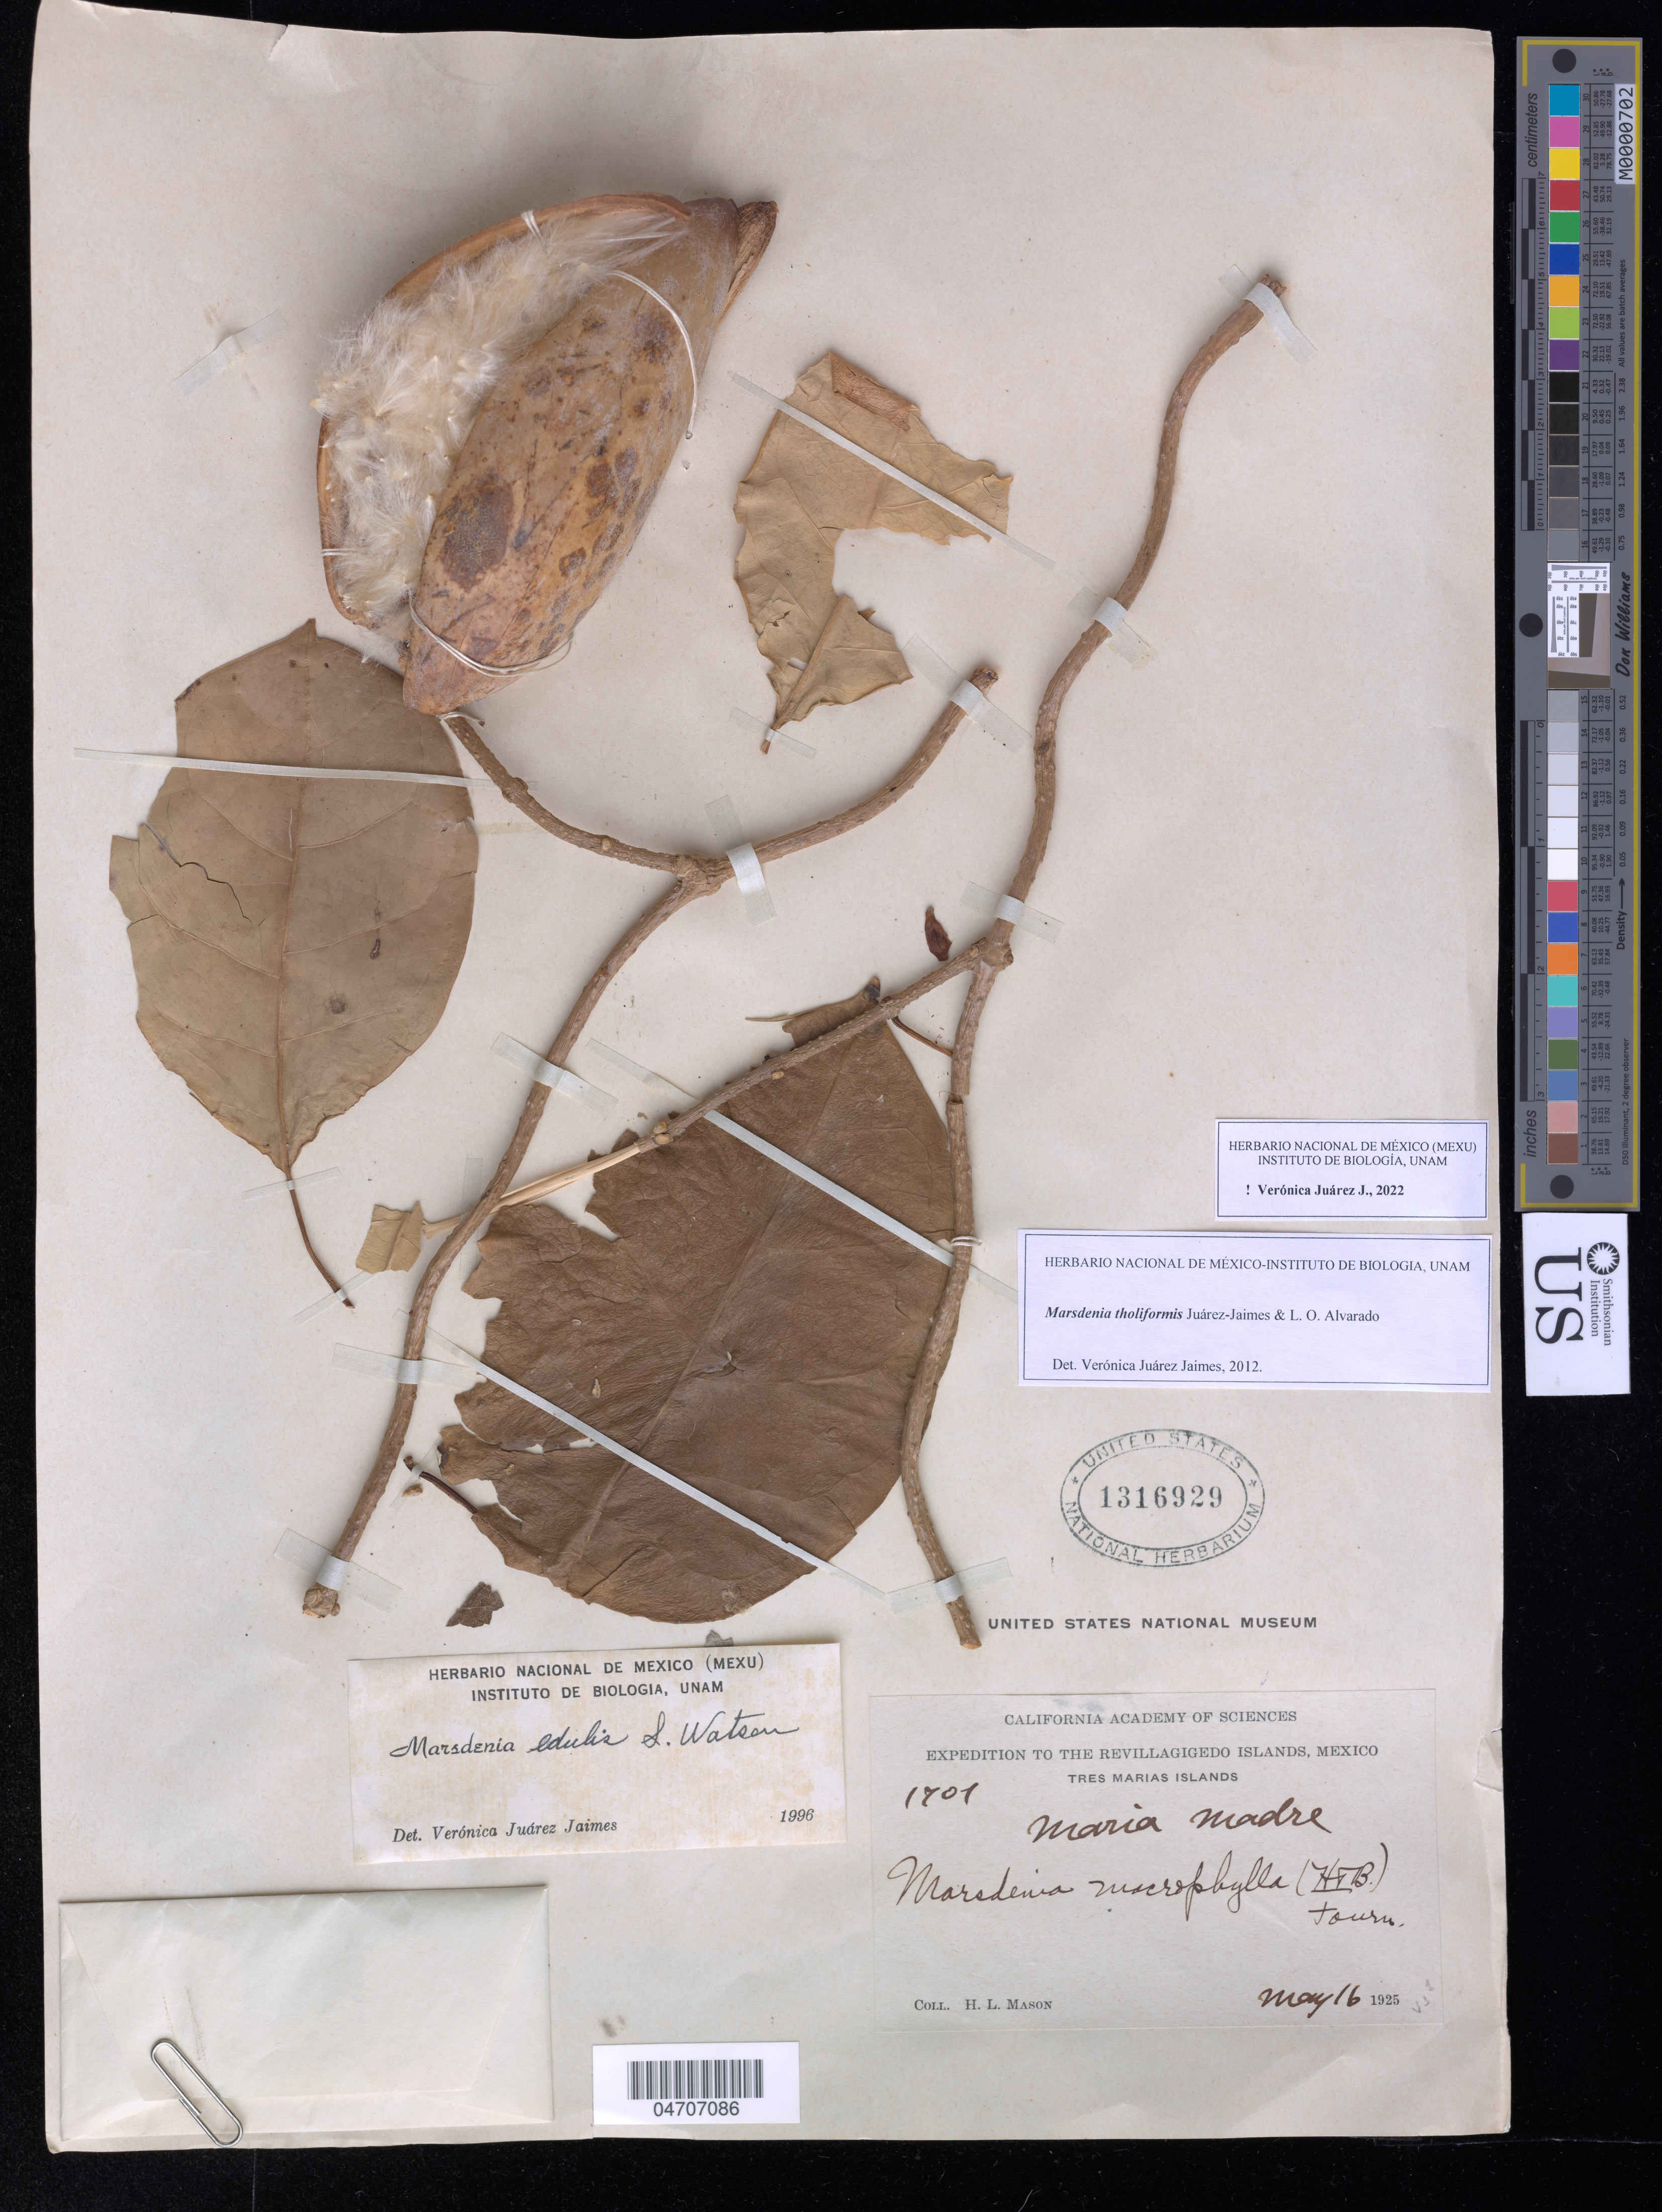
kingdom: Plantae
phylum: Tracheophyta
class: Magnoliopsida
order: Gentianales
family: Apocynaceae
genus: Marsdenia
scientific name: Marsdenia tholiformis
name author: Juárez-Jaimes & L.O. Alvarado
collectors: H. L. Mason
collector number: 1701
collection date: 1925-05-16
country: Mexico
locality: Expedition to the Revillagigedo Islands. Tres Marias Islands. Maria Madre.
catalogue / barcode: US 1316929